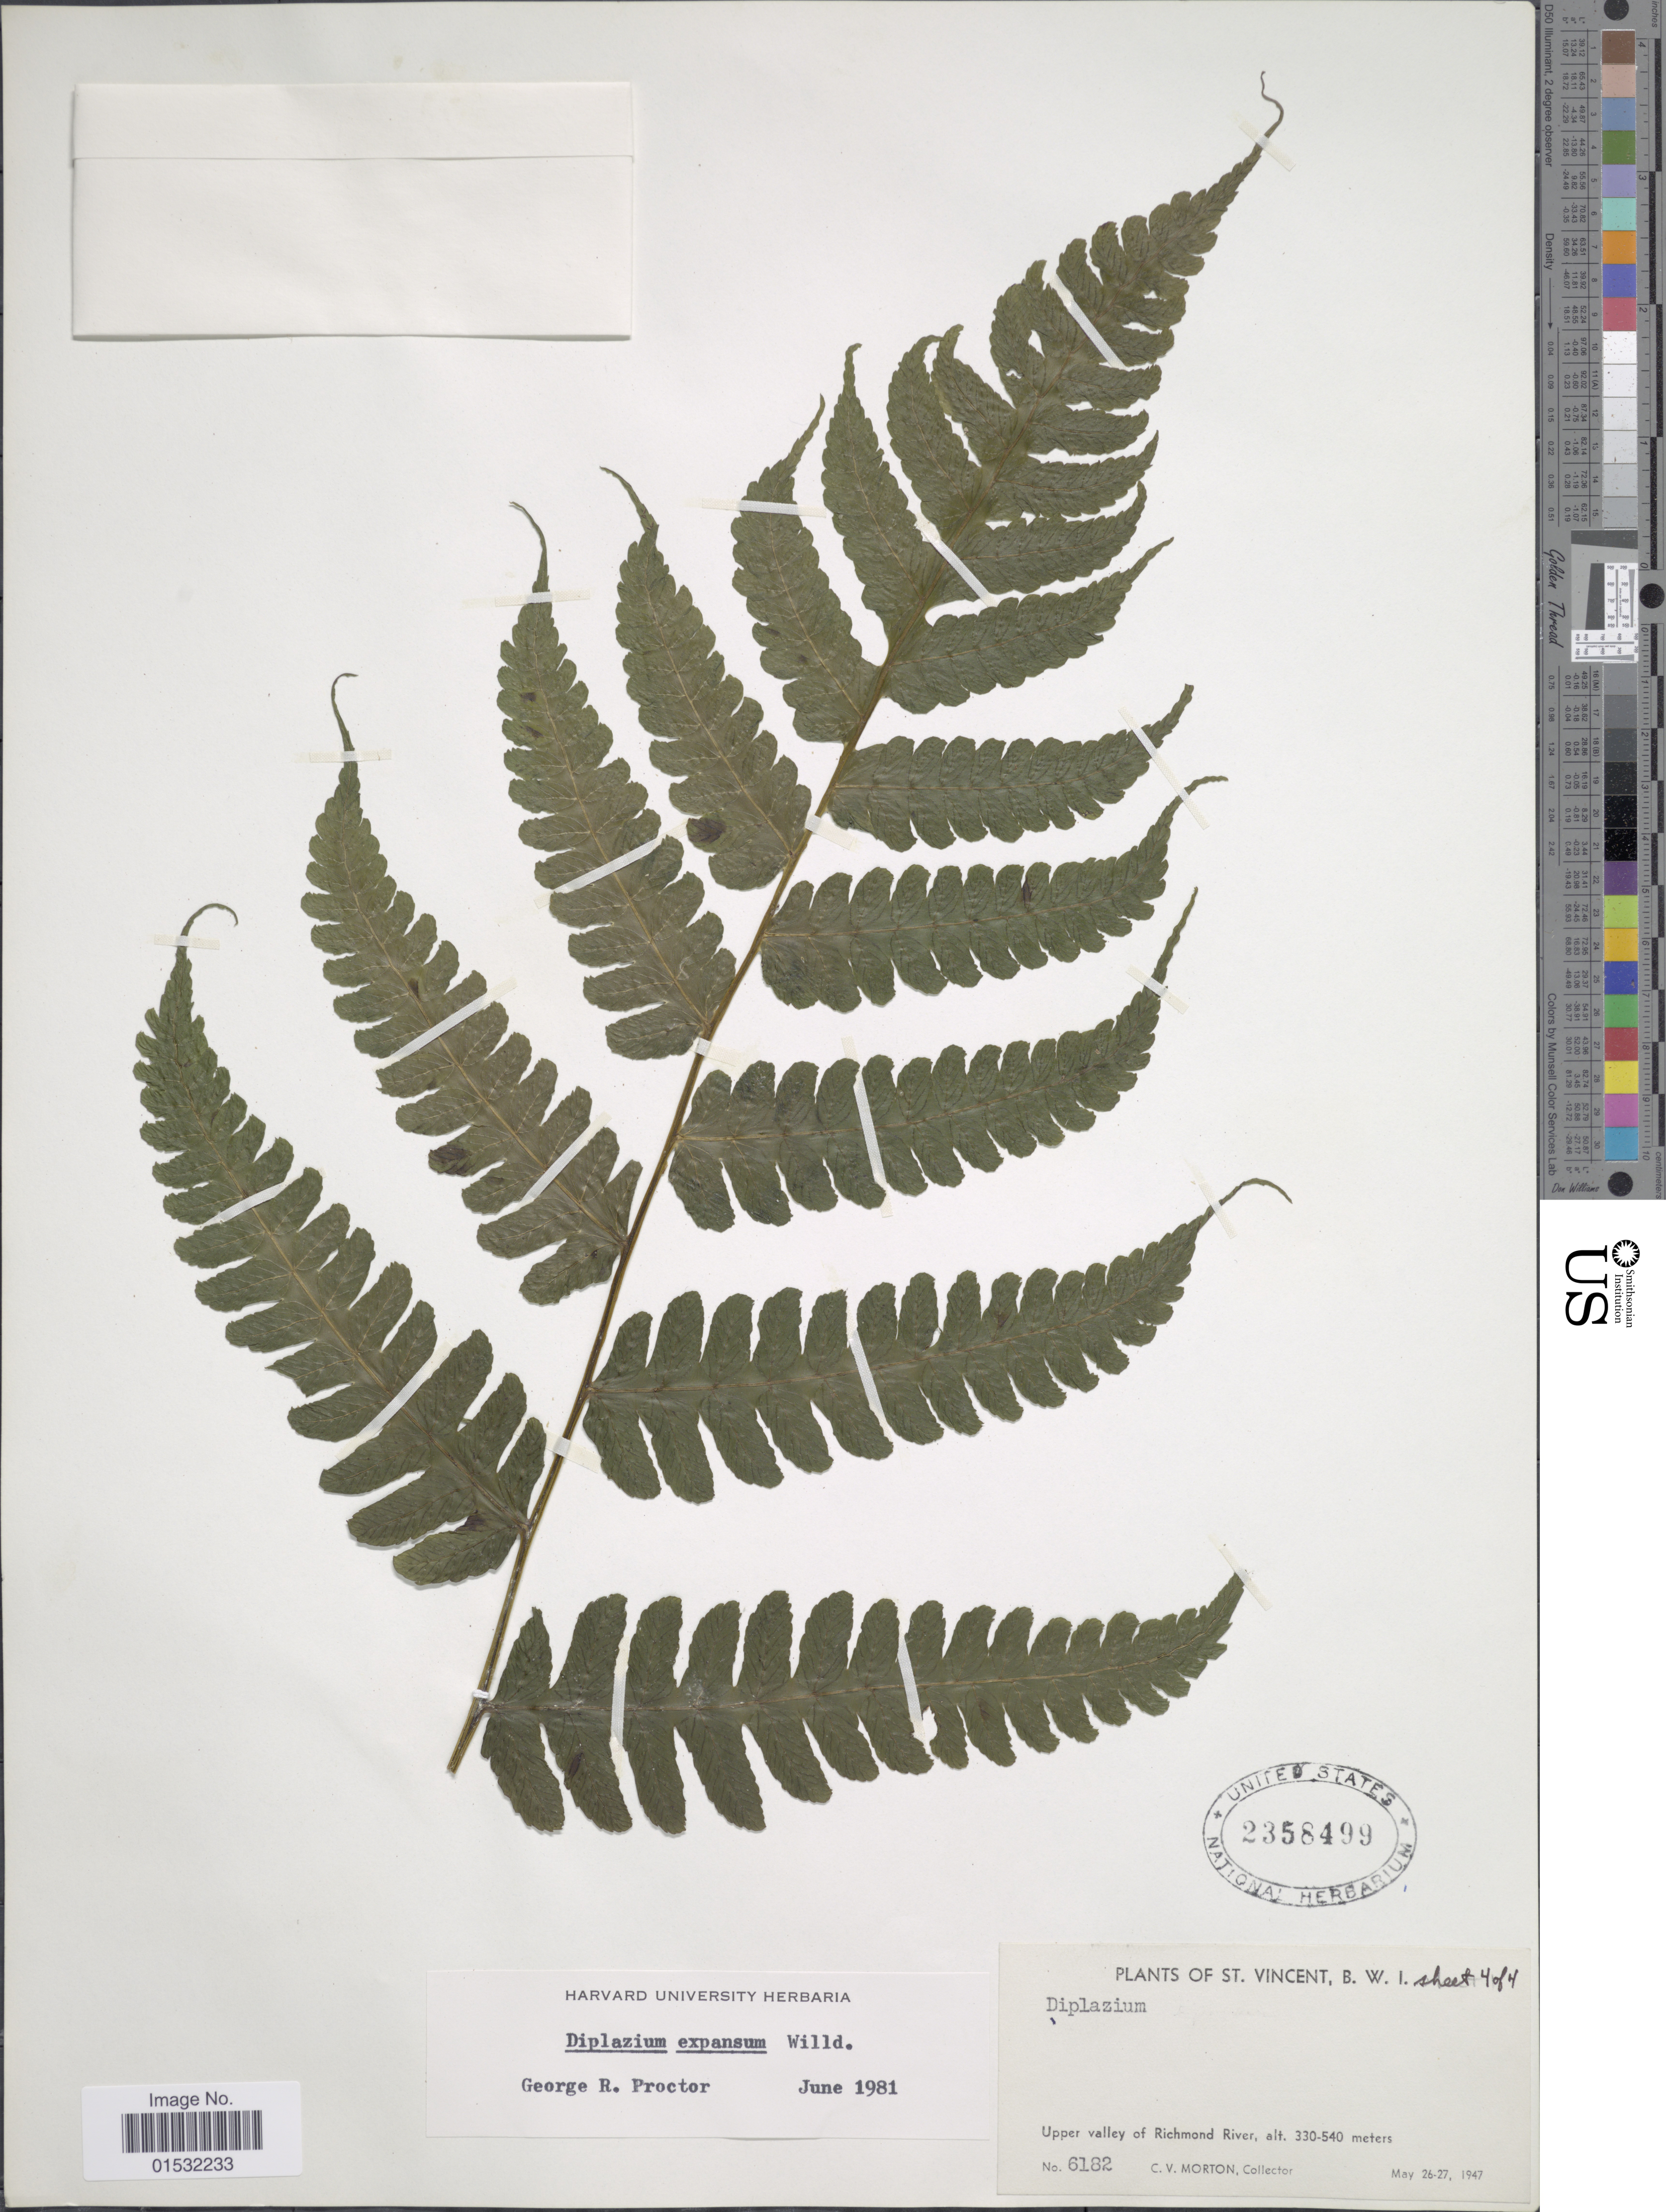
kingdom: Plantae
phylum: Tracheophyta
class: Polypodiopsida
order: Polypodiales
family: Athyriaceae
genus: Diplazium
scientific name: Diplazium expansum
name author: Willd.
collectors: C. V. Morton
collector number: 6182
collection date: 1947-05-26/1947-05-27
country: St. Vincent - Grenadines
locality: B. W. I. Upper valley of Richmond River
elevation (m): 330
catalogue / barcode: US 2358499